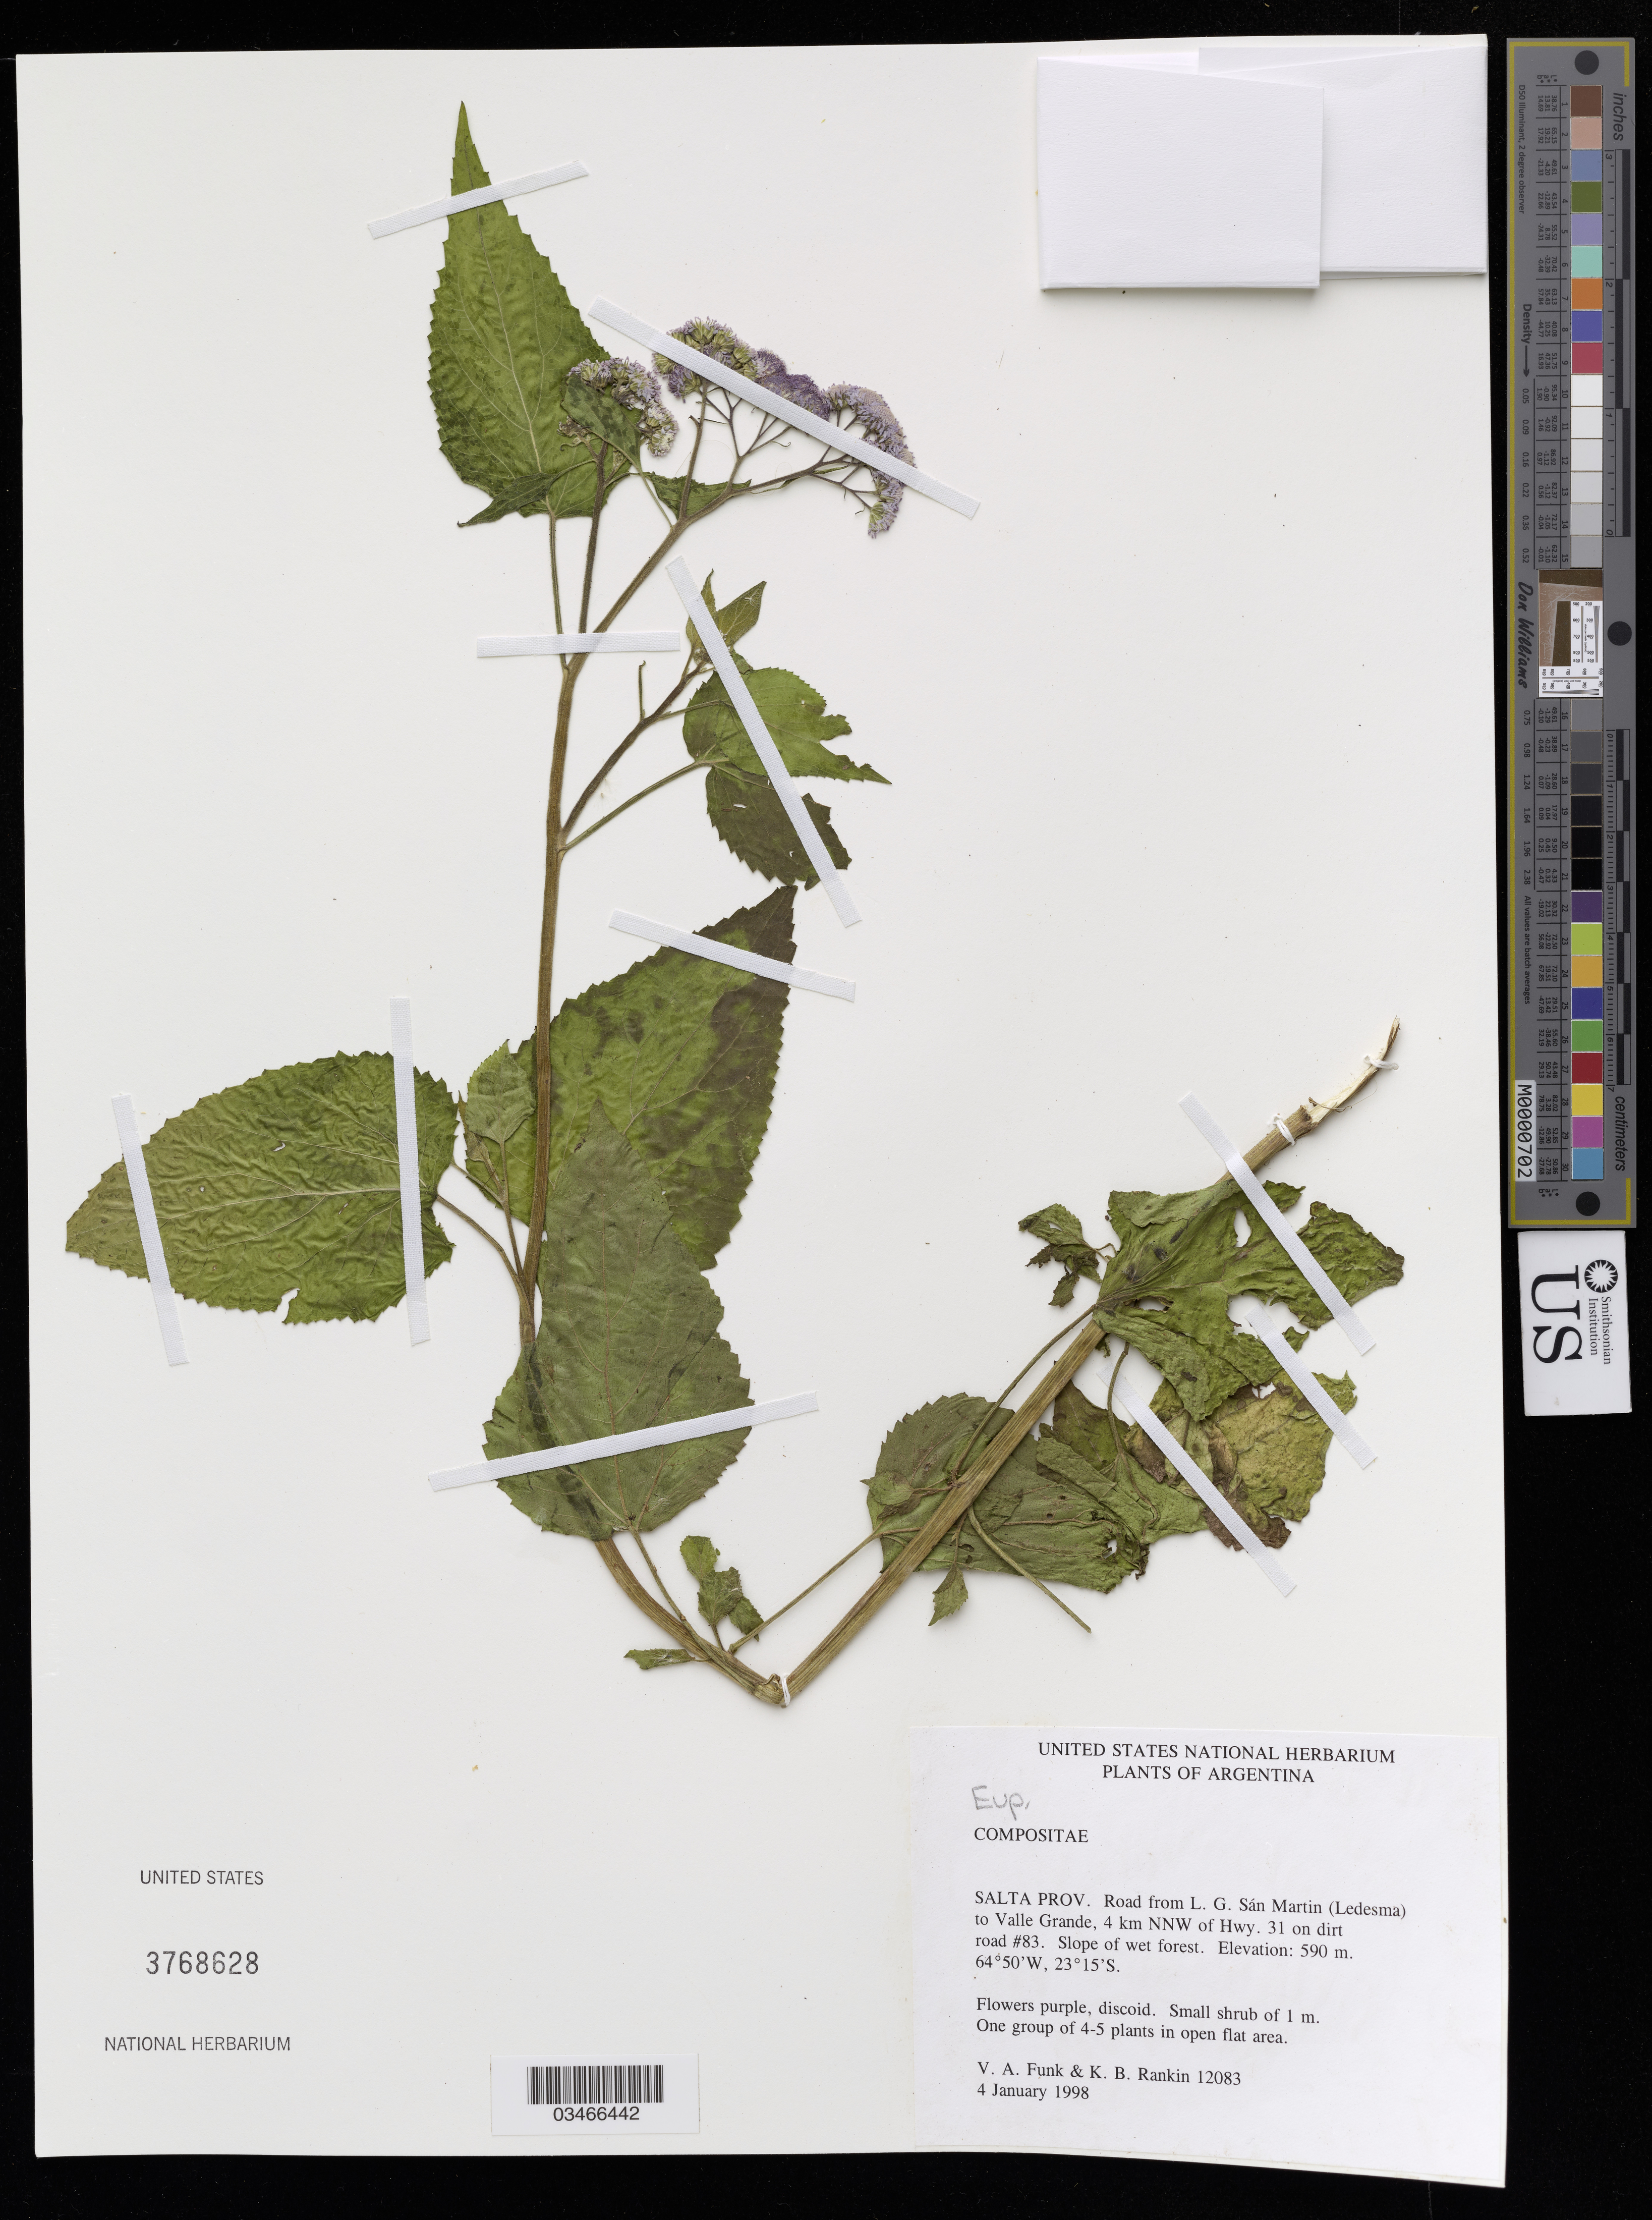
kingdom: Plantae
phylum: Tracheophyta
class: Magnoliopsida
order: Asterales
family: Asteraceae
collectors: V. Funk & K. B. Rankin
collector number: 12083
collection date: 1998-01-04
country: Argentina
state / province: Salta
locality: Salta Prov. Road from L. G. San Martin (Ledesma) to Valle Grande, 4 km NNW of Hwy. 31 on dirt road #83.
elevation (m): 590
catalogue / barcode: US 3768628